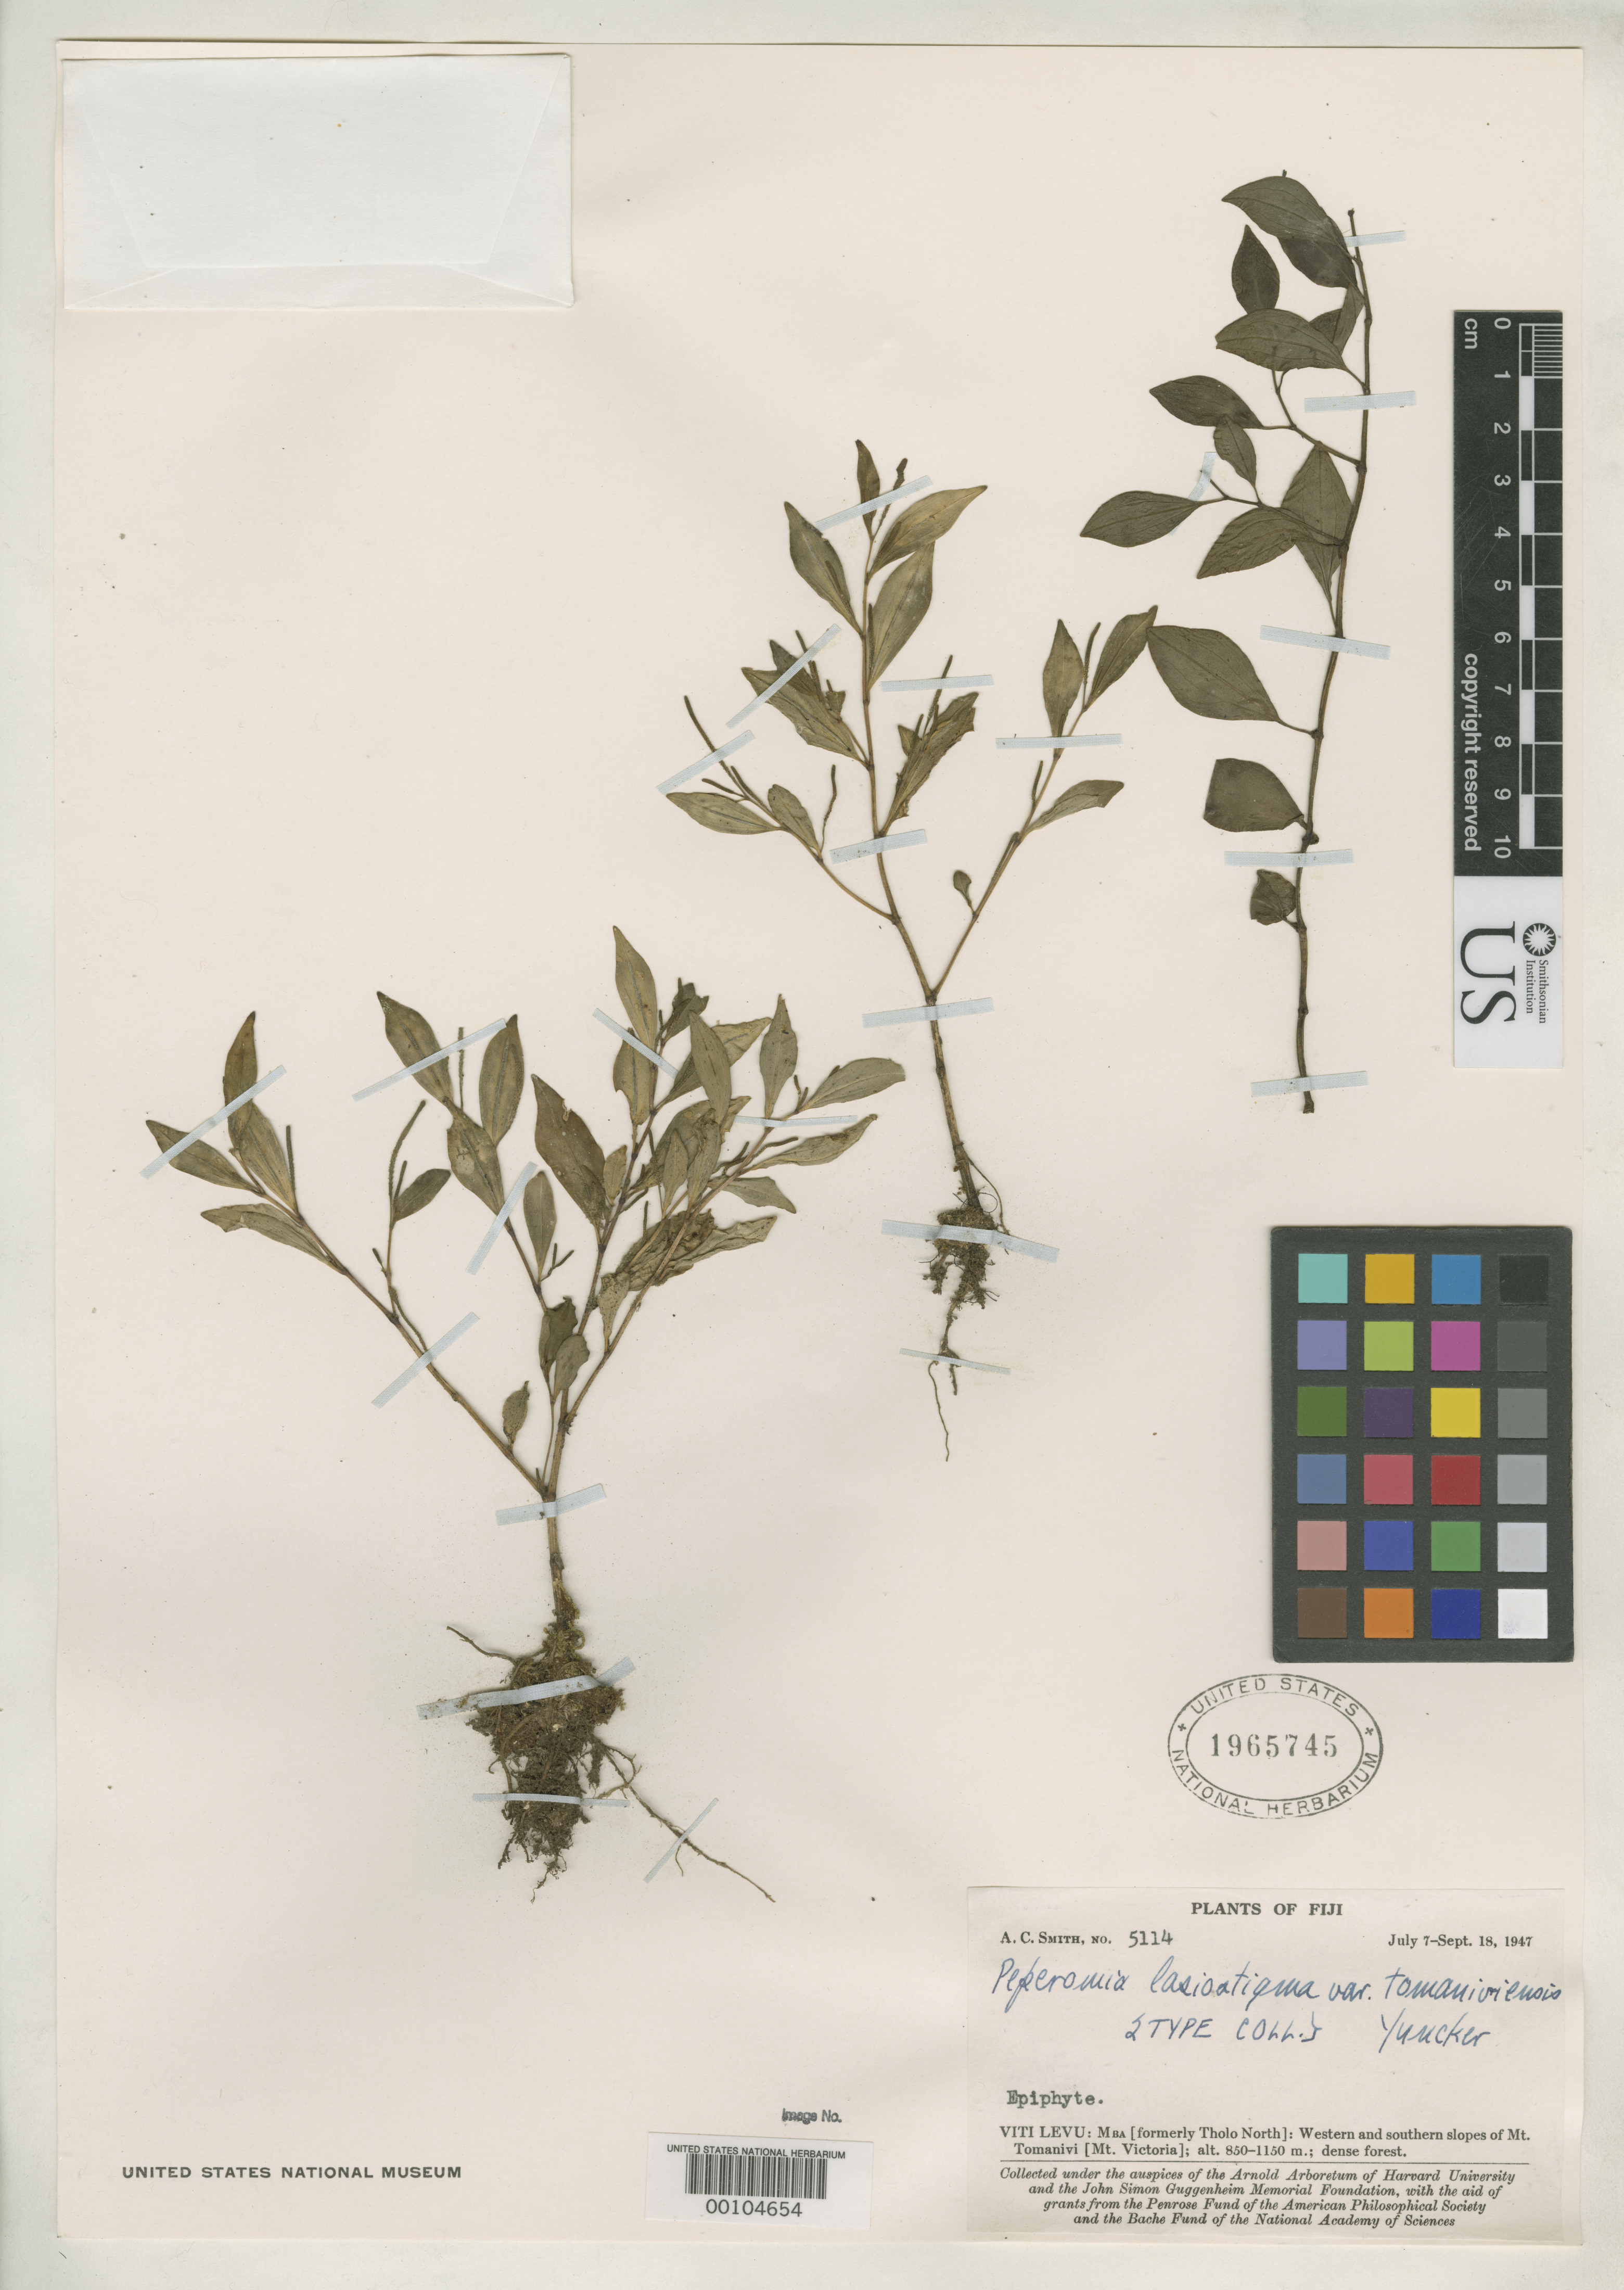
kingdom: Plantae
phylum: Tracheophyta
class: Magnoliopsida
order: Piperales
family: Piperaceae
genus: Peperomia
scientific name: Peperomia lasiostigma var. tomaniviensis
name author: Yunck.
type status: Isotype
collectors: A. C. Smith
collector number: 5114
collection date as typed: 07 Jul 1947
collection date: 1947-07-07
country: Fiji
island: Viti Levu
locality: Mba (Tholo North), W & S slopes of Mt. Tomanivi. [Viti Levu Group]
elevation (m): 850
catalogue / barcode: US 1965745